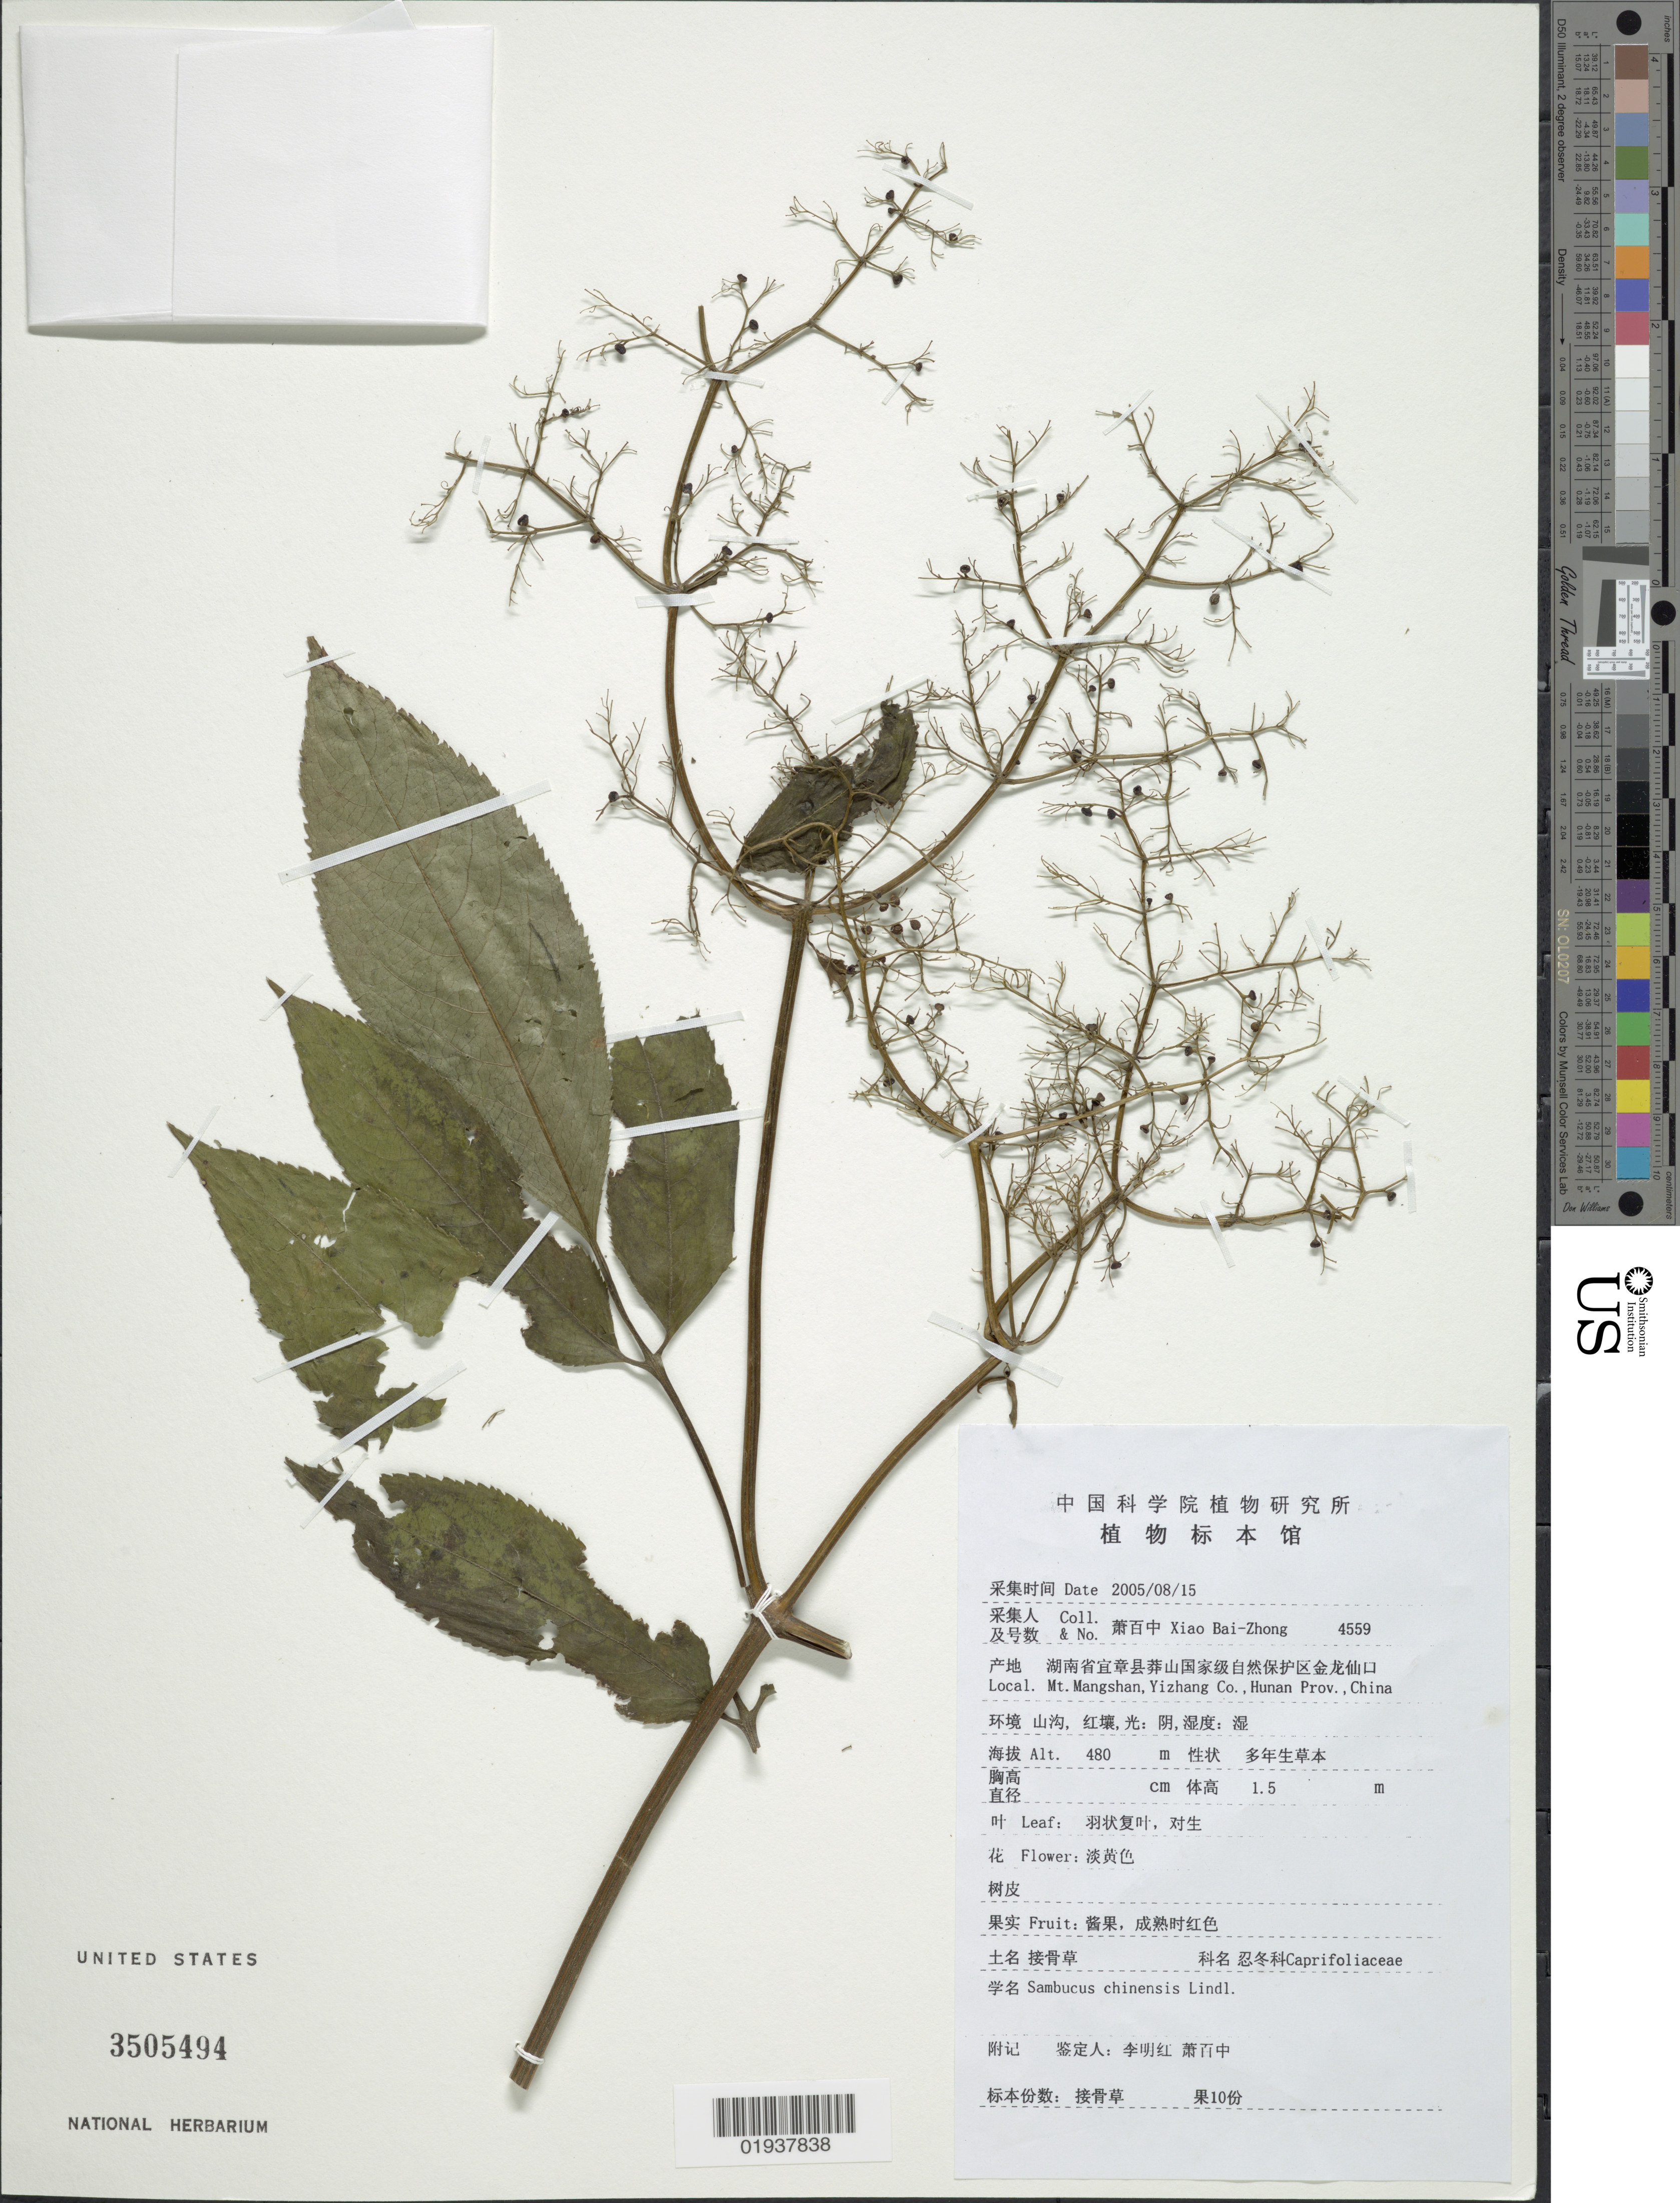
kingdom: Plantae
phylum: Tracheophyta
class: Magnoliopsida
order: Dipsacales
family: Viburnaceae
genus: Sambucus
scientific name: Sambucus javanica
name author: Blume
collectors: B. Z. Xiao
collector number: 4559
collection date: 2005-08-15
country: China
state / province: Hunan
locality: Mt. Mangshan, Yizhang Co., Hunan Prov.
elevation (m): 480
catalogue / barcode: US 3505494